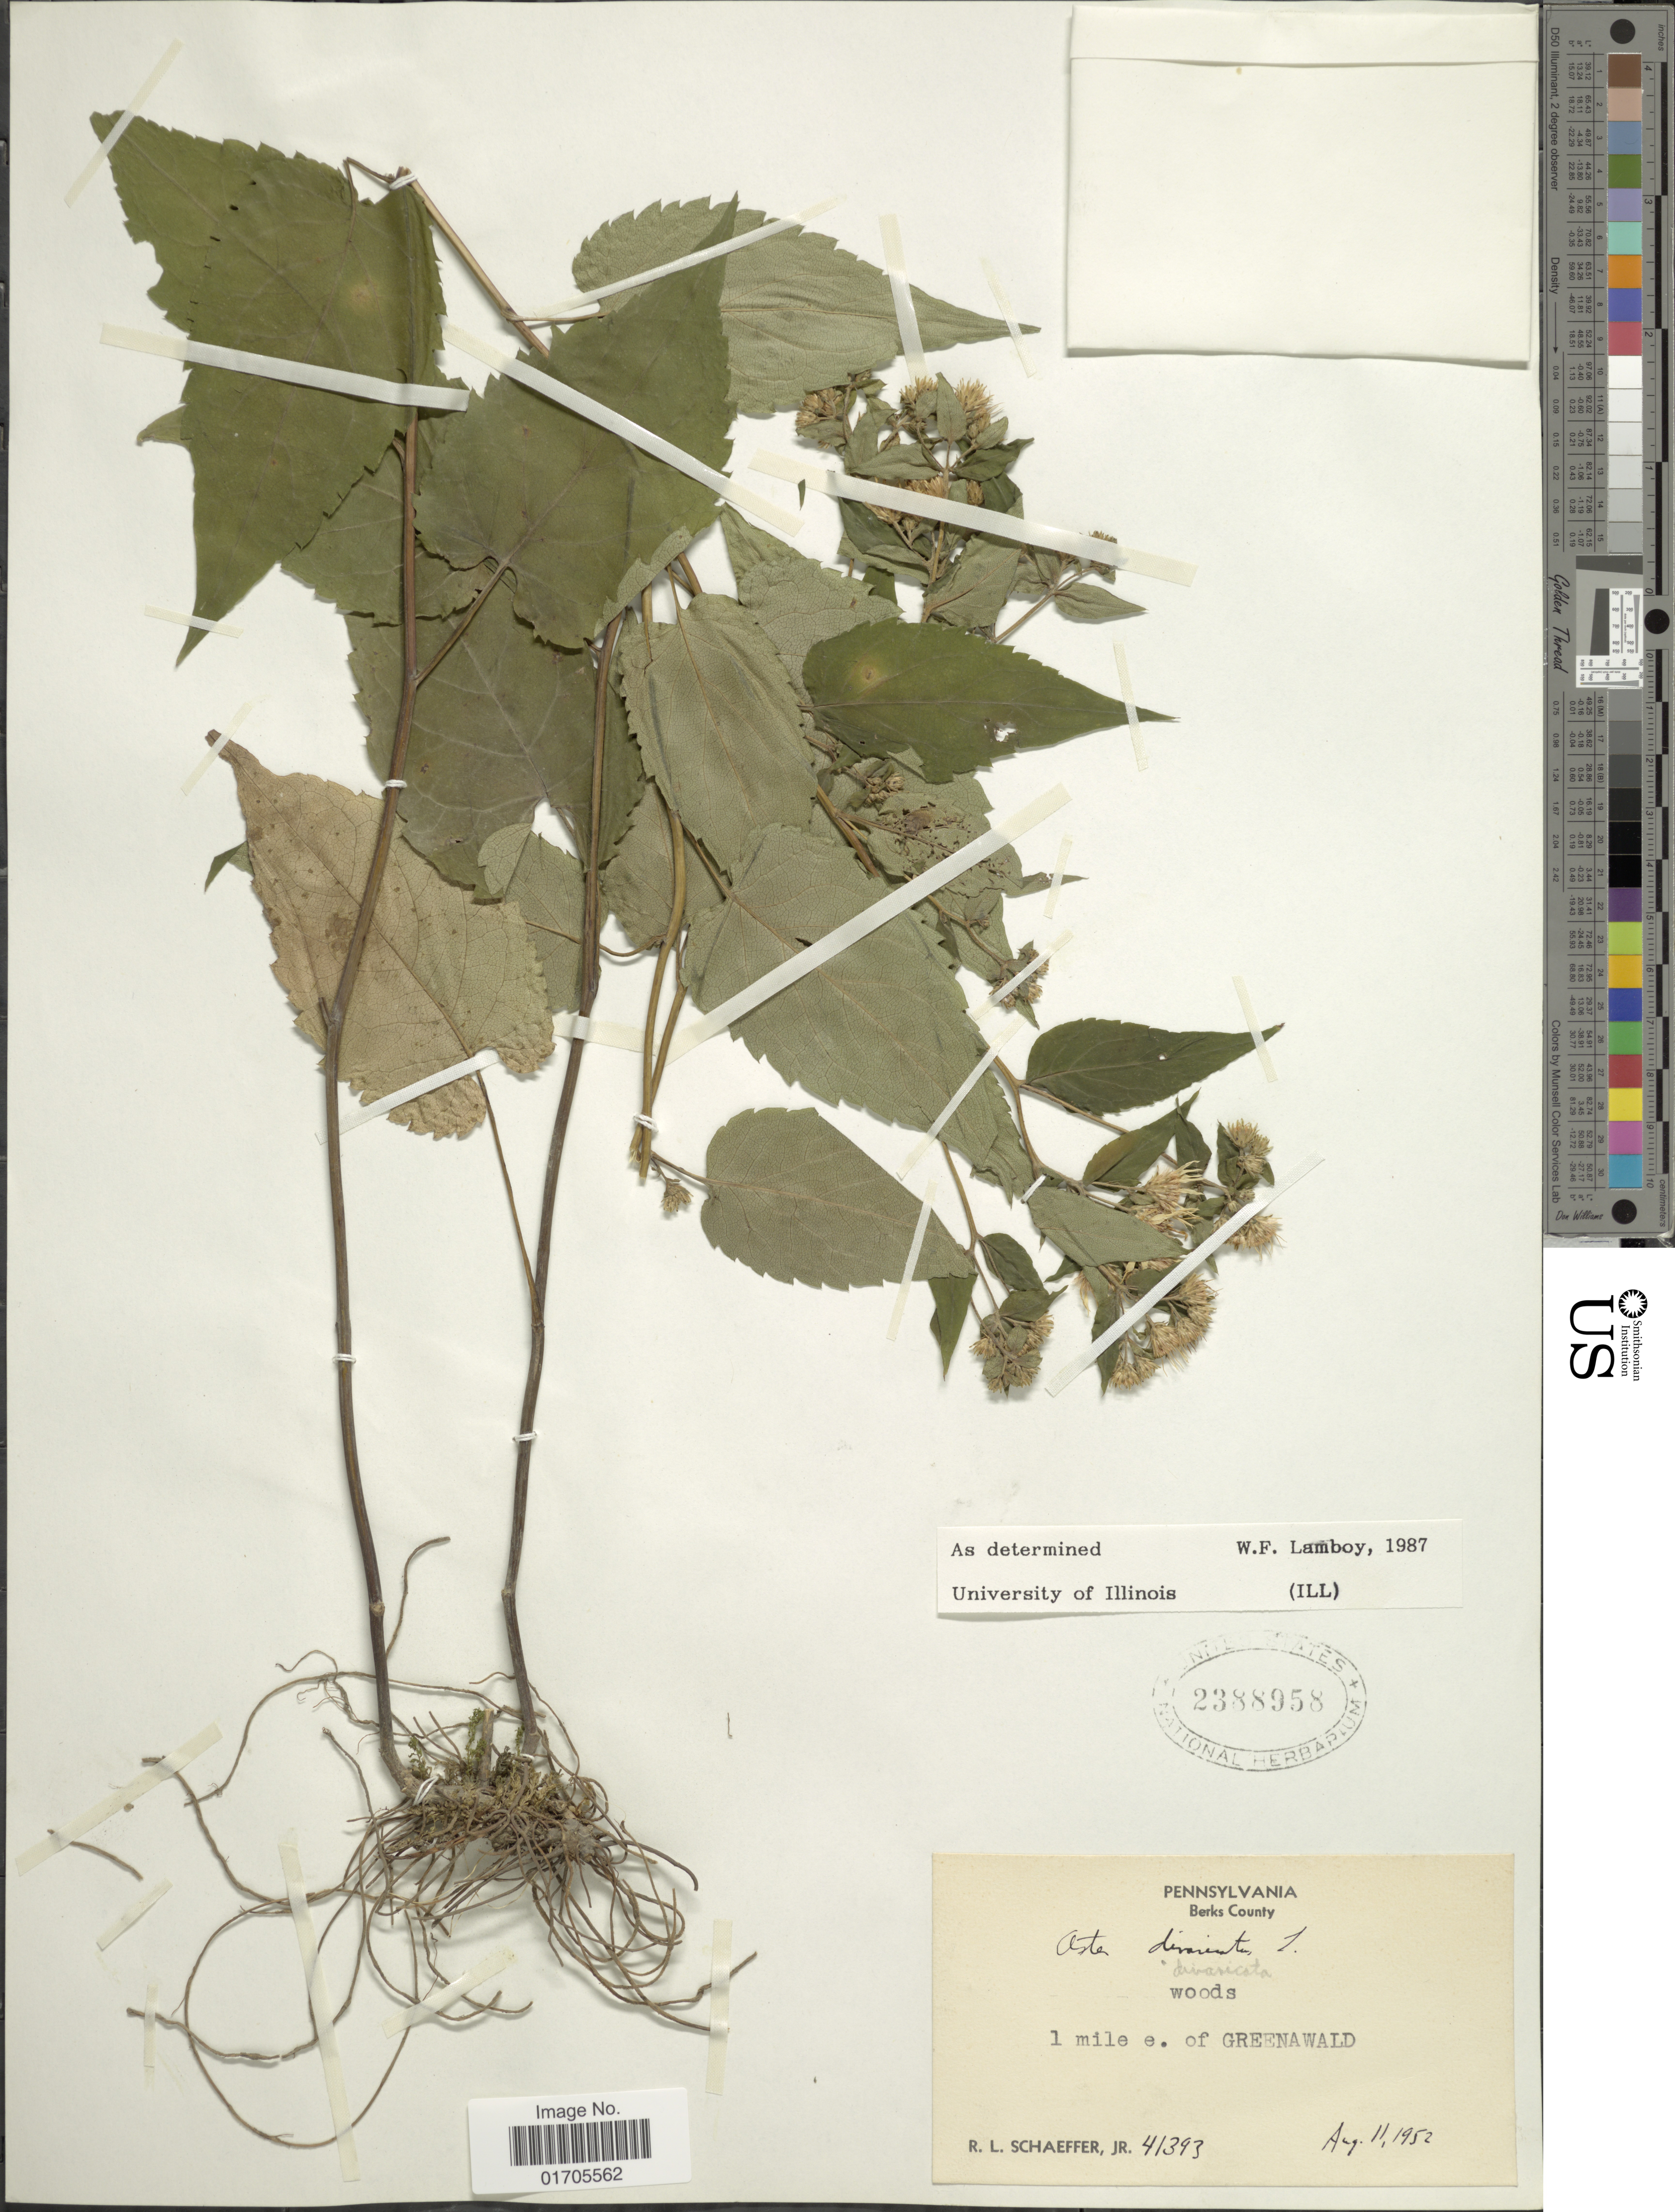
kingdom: Plantae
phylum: Tracheophyta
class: Magnoliopsida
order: Asterales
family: Asteraceae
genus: Eurybia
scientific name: Eurybia divaricata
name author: (L.) G.L. Nesom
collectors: R. L. Schaeffer Jr.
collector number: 41393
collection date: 1952-08-11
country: United States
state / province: Pennsylvania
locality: Pennsylvania. Berks County. 1 mile e. of Greenawald.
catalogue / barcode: US 2388958